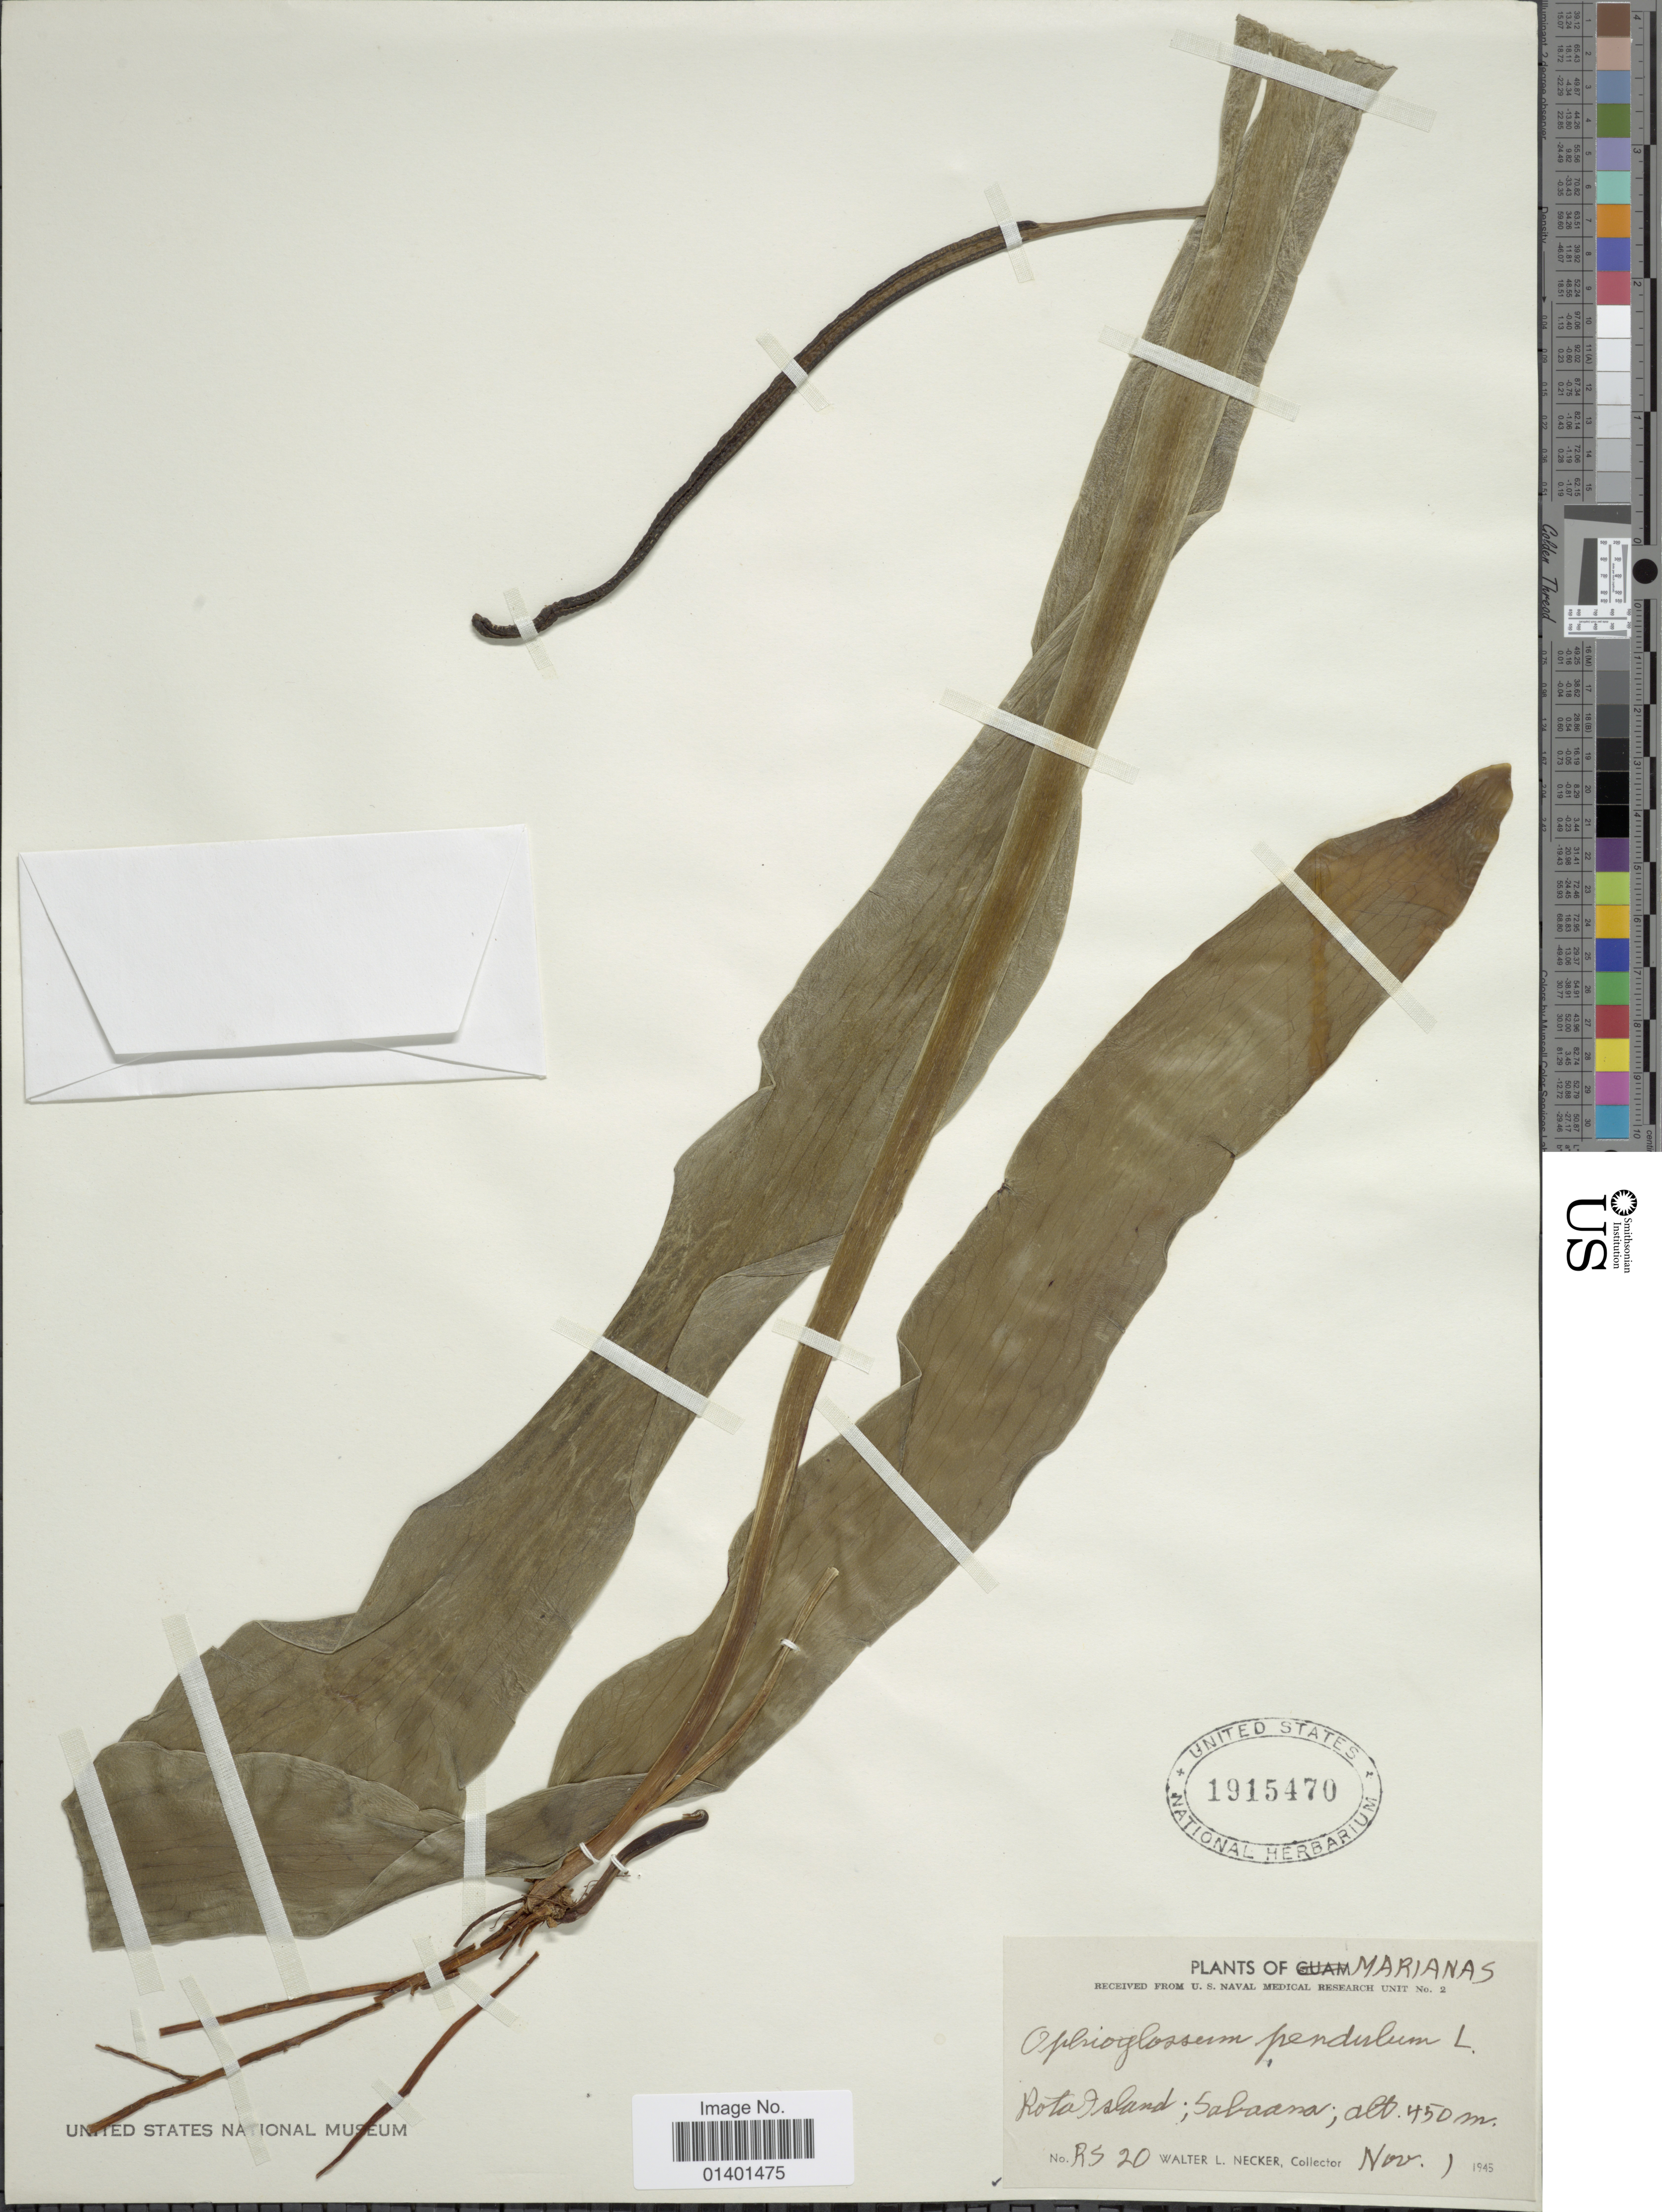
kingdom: Plantae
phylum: Tracheophyta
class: Polypodiopsida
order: Ophioglossales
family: Ophioglossaceae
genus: Ophioderma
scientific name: Ophioderma pendulum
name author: (L.) C. Presl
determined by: Wagner, W. L., (BOT), Smithsonian Institution - National Museum of Natural History (UNITED STATES)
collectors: W. L. Necker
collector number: RS 20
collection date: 1945-11-01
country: Northern Mariana Islands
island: Rota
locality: Sabaana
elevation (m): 450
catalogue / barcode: US 1915470